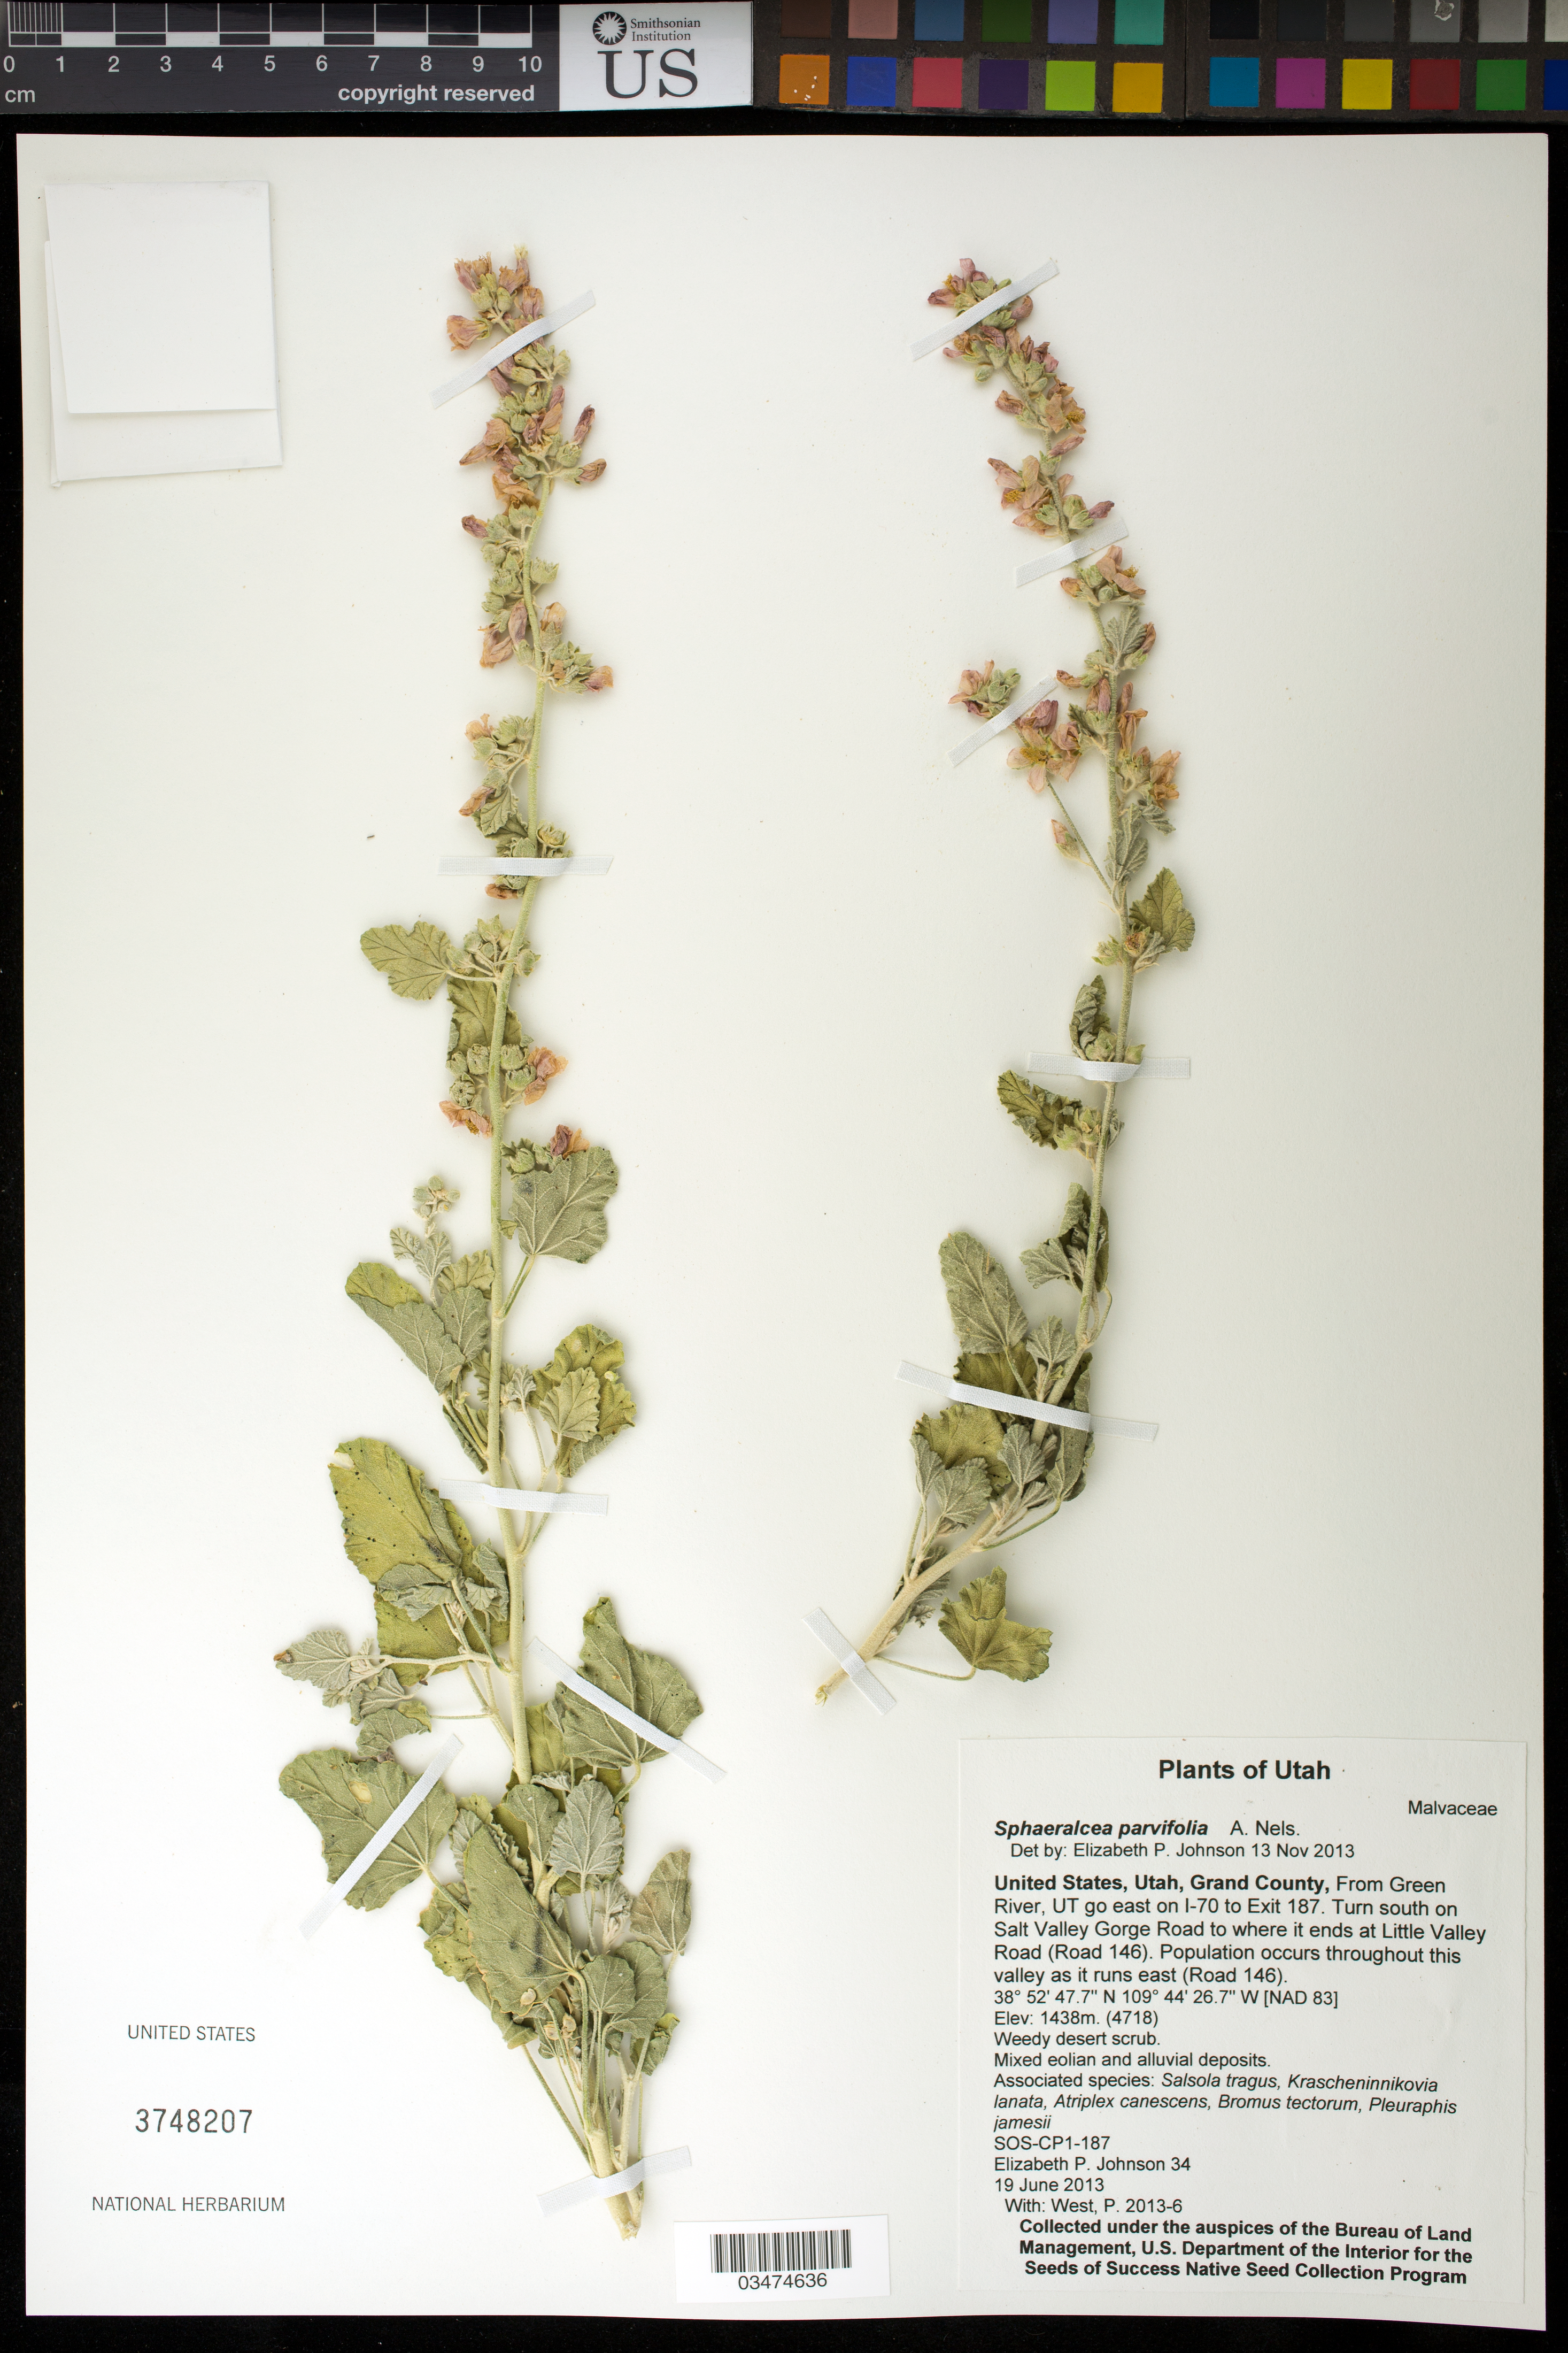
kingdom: Plantae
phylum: Tracheophyta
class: Magnoliopsida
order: Malvales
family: Malvaceae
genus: Sphaeralcea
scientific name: Sphaeralcea parvifolia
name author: A. Nelson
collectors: E. P. Johnson & P. West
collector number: SOS-CP1-187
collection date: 2013-06-19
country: United States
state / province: Utah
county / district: Grand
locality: Little Valley Rd (Road 146)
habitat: Weedy desert scrub. Mixed eolian and alluvial deposits.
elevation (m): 1438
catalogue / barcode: US 3748207